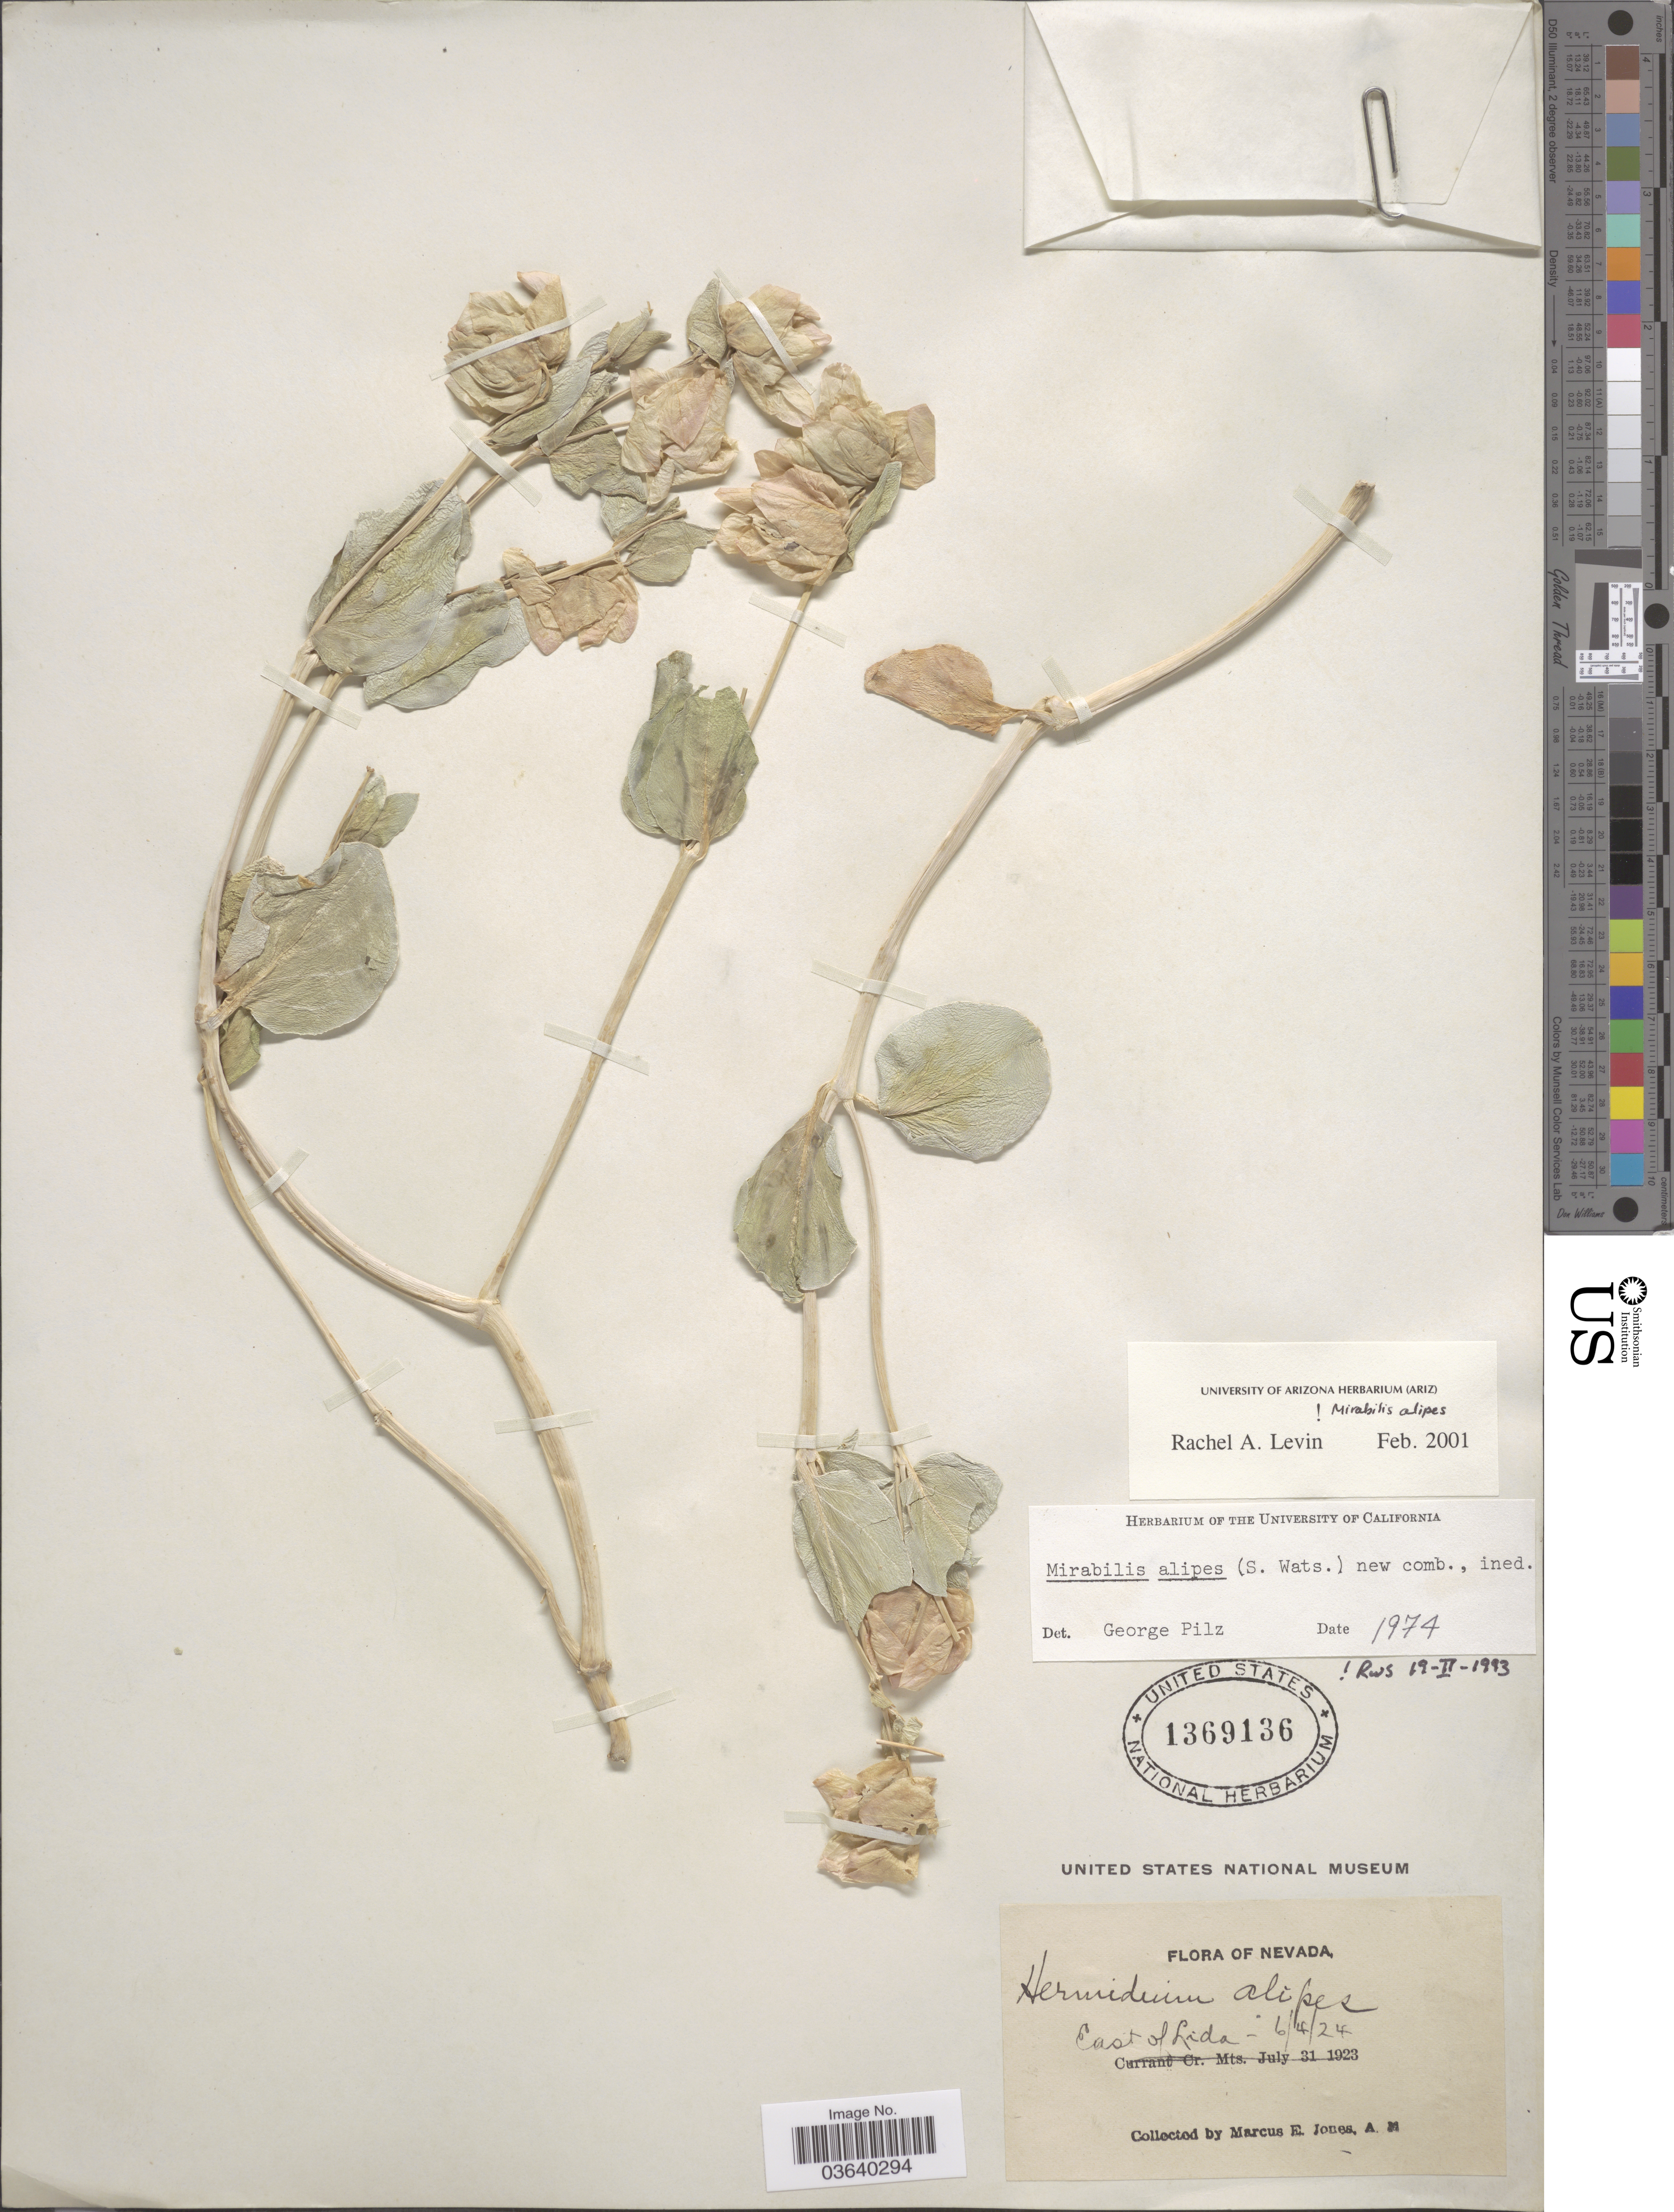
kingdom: Plantae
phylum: Tracheophyta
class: Magnoliopsida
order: Caryophyllales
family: Nyctaginaceae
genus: Mirabilis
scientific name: Mirabilis alipes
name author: (S. Watson) Pilz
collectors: M. E. Jones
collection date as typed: Transcribed d/m/y: 4/6/24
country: United States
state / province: Nevada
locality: East of Lida.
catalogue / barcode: US 1369136